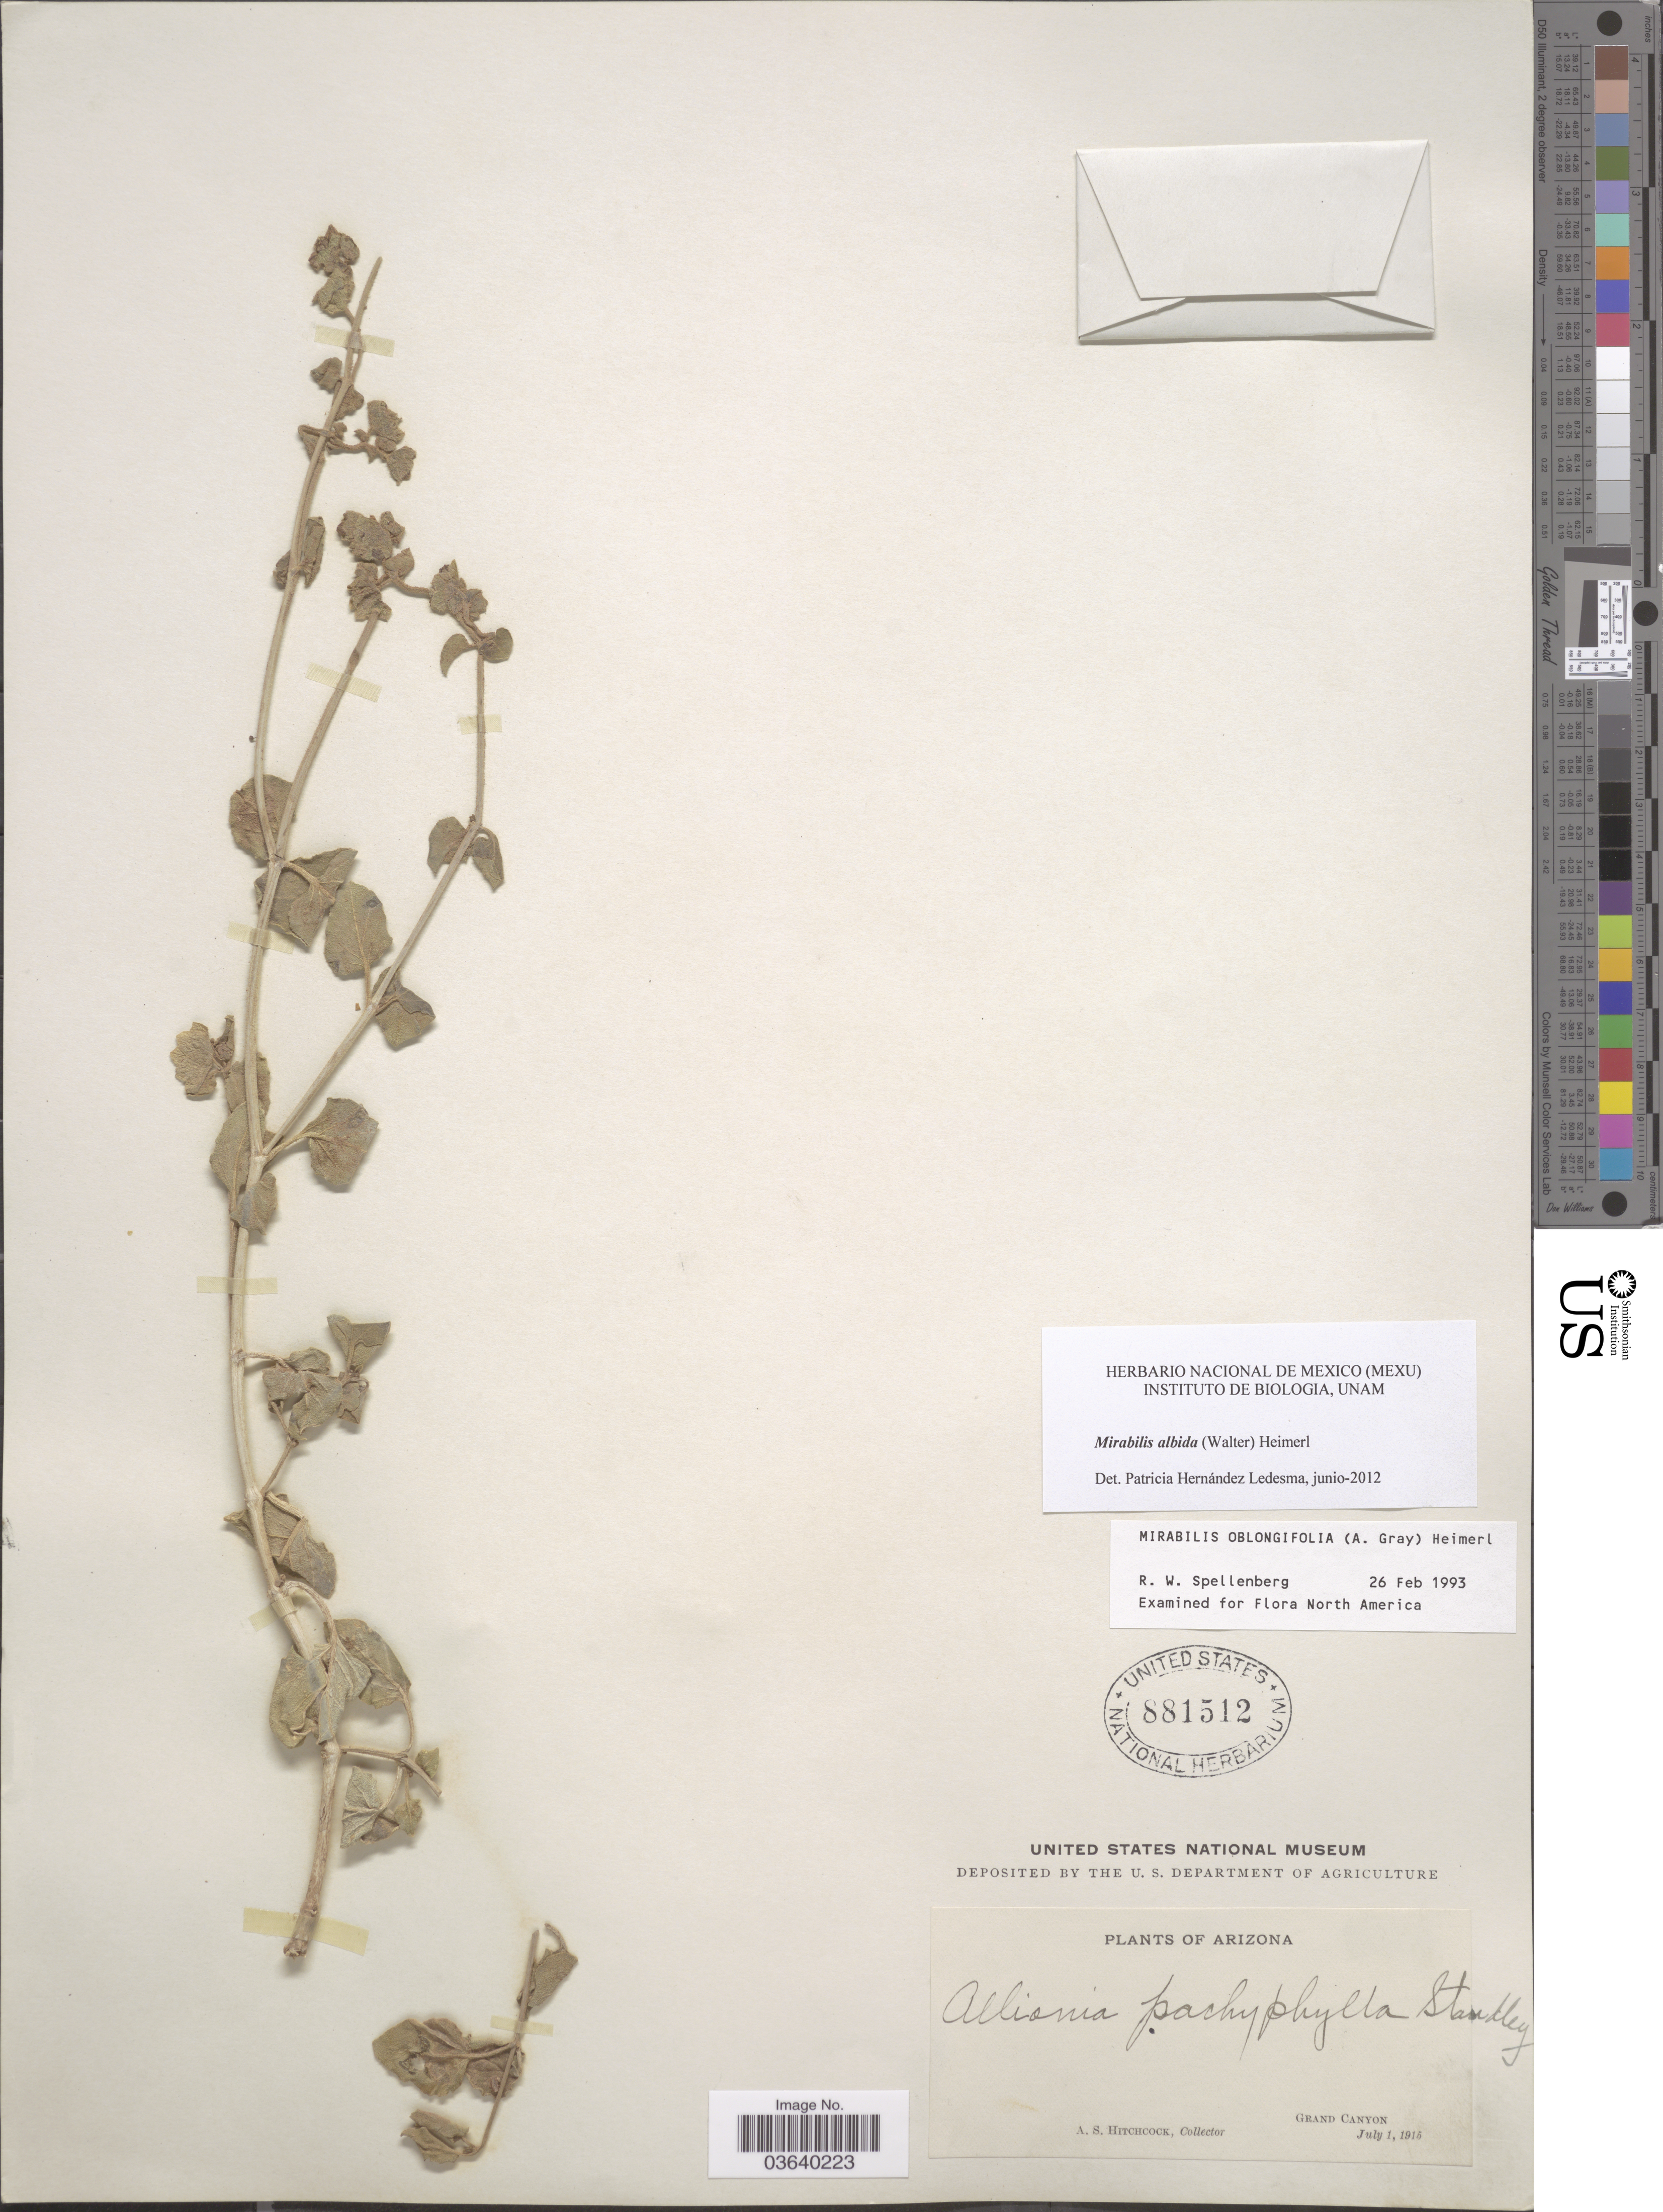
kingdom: Plantae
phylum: Tracheophyta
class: Magnoliopsida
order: Caryophyllales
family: Nyctaginaceae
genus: Mirabilis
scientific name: Mirabilis albida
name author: (Walter) Heimerl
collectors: A. S. Hitchcock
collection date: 1915-07-01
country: United States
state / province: Arizona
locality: Grand Canyon.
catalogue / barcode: US 881512